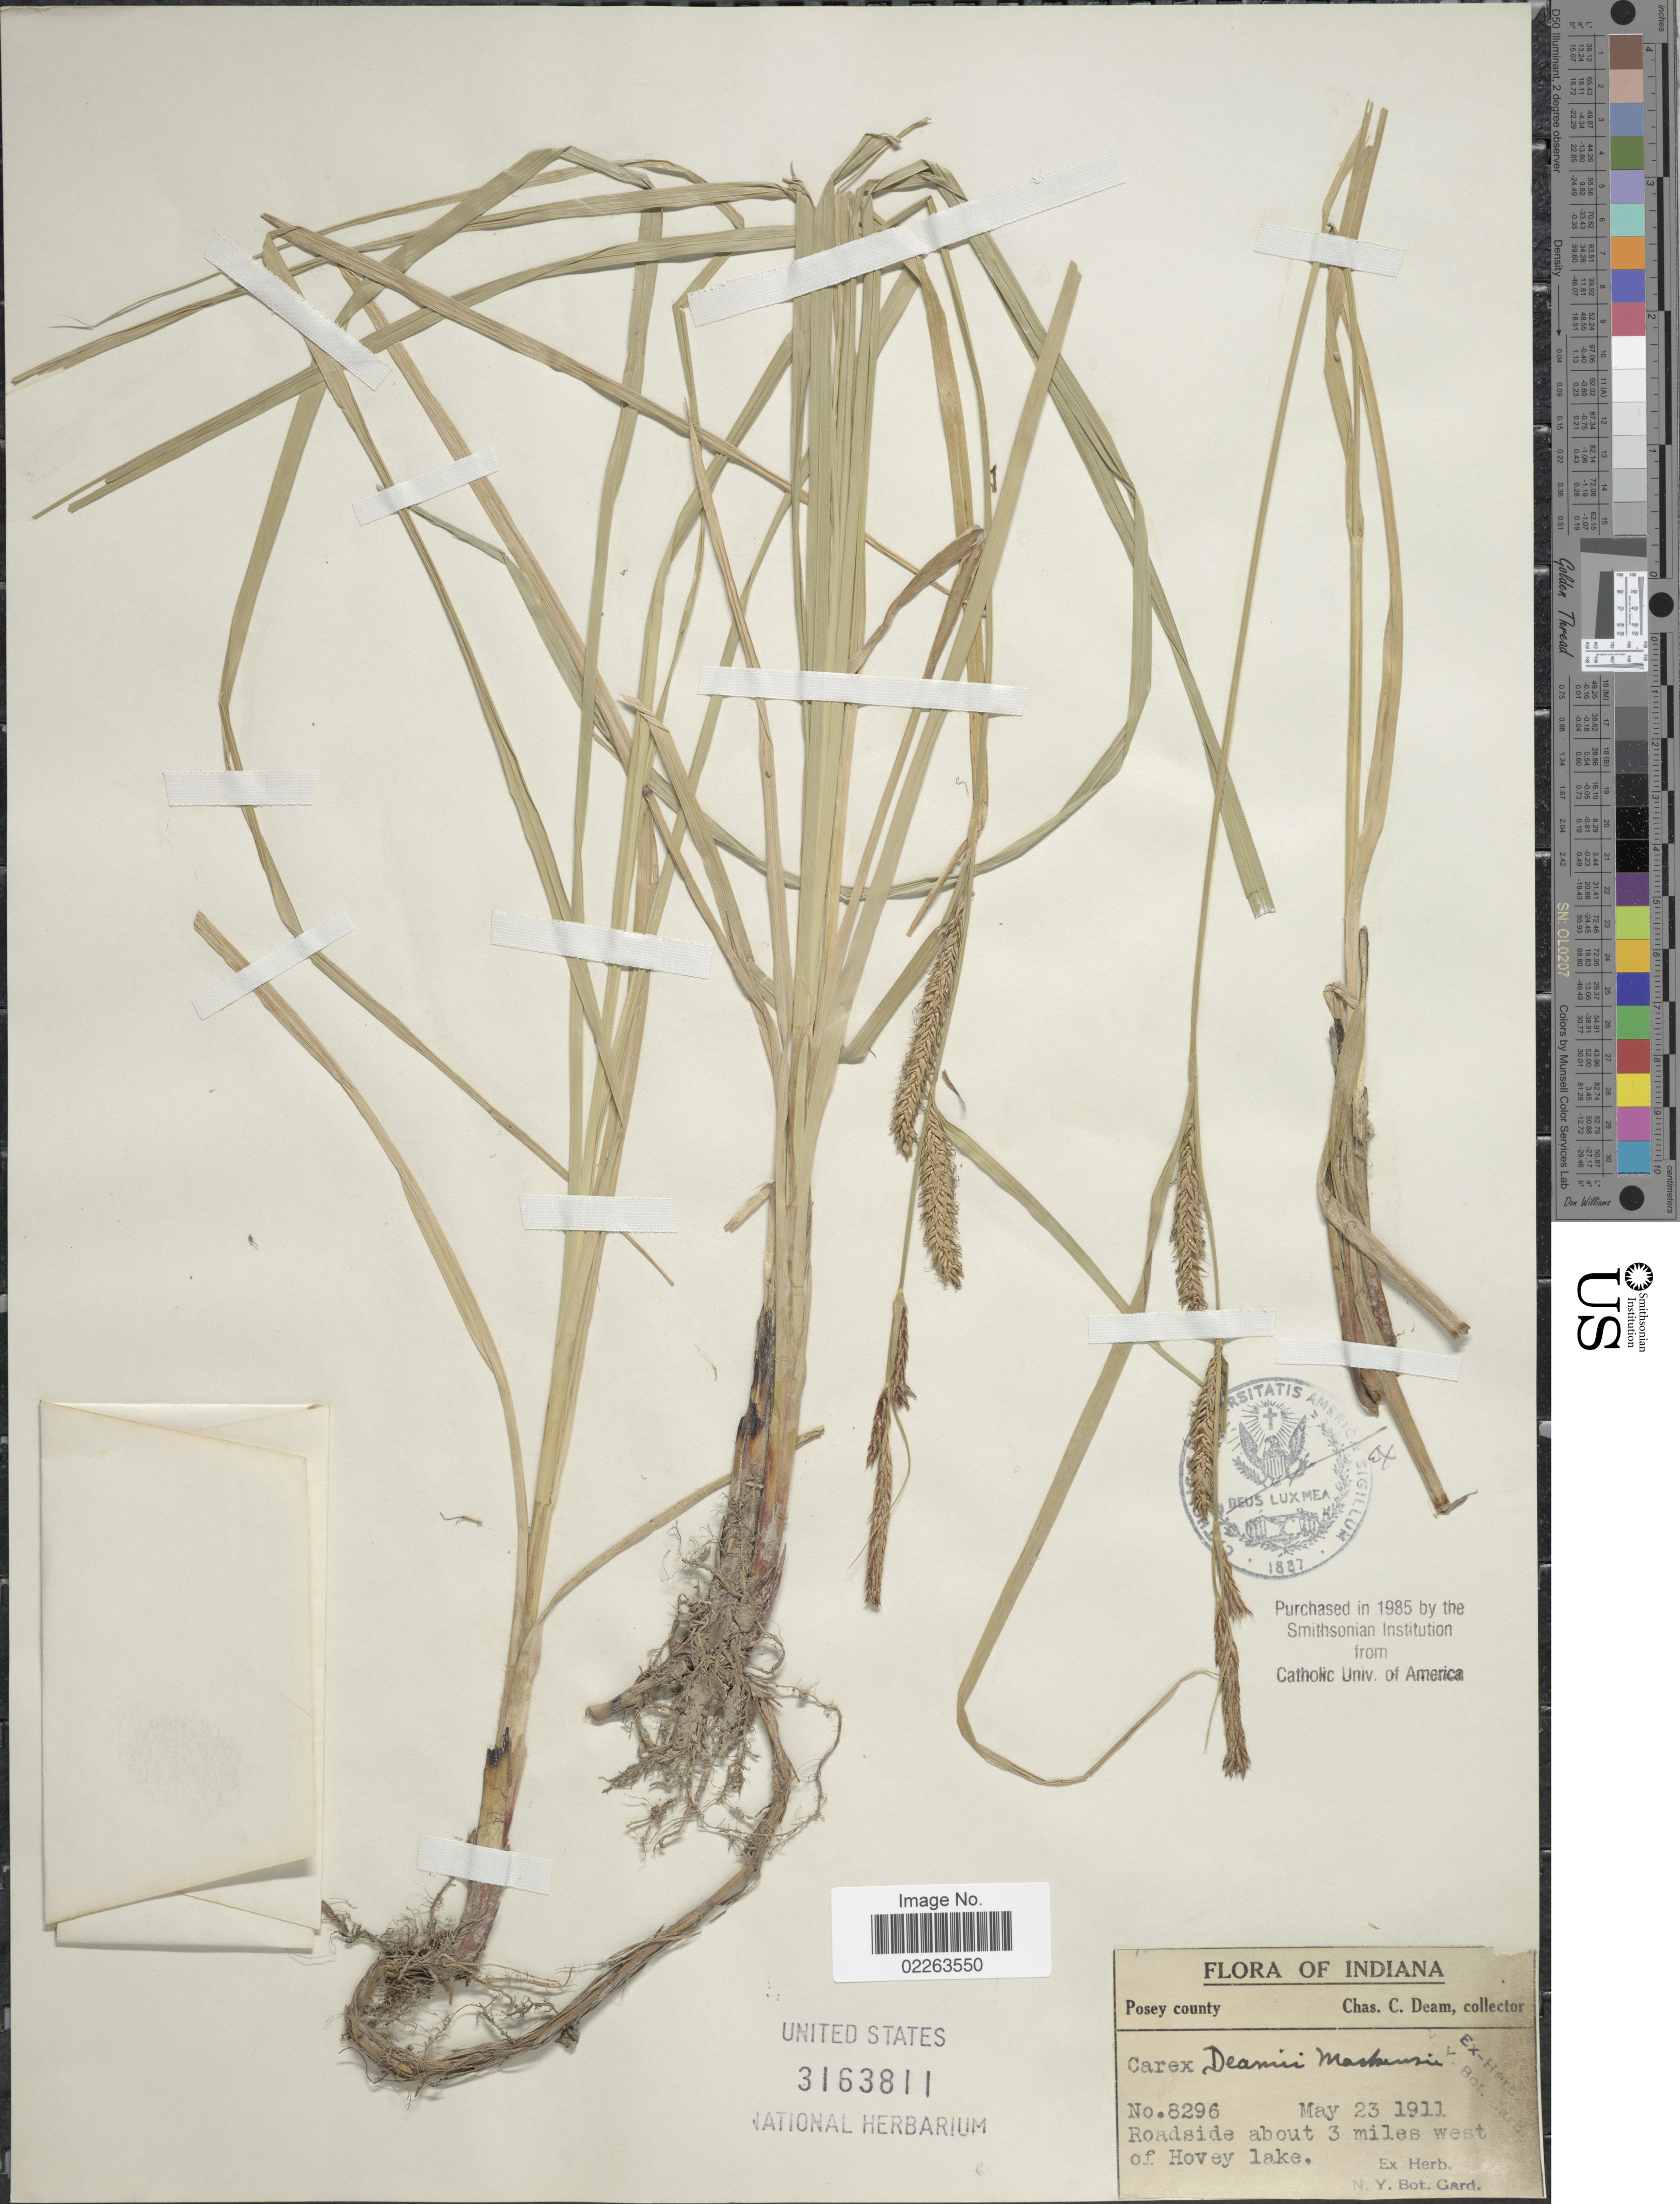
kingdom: Plantae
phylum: Tracheophyta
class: Liliopsida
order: Poales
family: Cyperaceae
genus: Carex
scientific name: Carex x deamii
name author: F.J. Herm.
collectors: C. C. Deam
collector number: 8296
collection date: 1911-05-23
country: United States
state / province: Indiana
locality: Roadside about 3 miles west of Hovey lake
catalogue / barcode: US 3163811